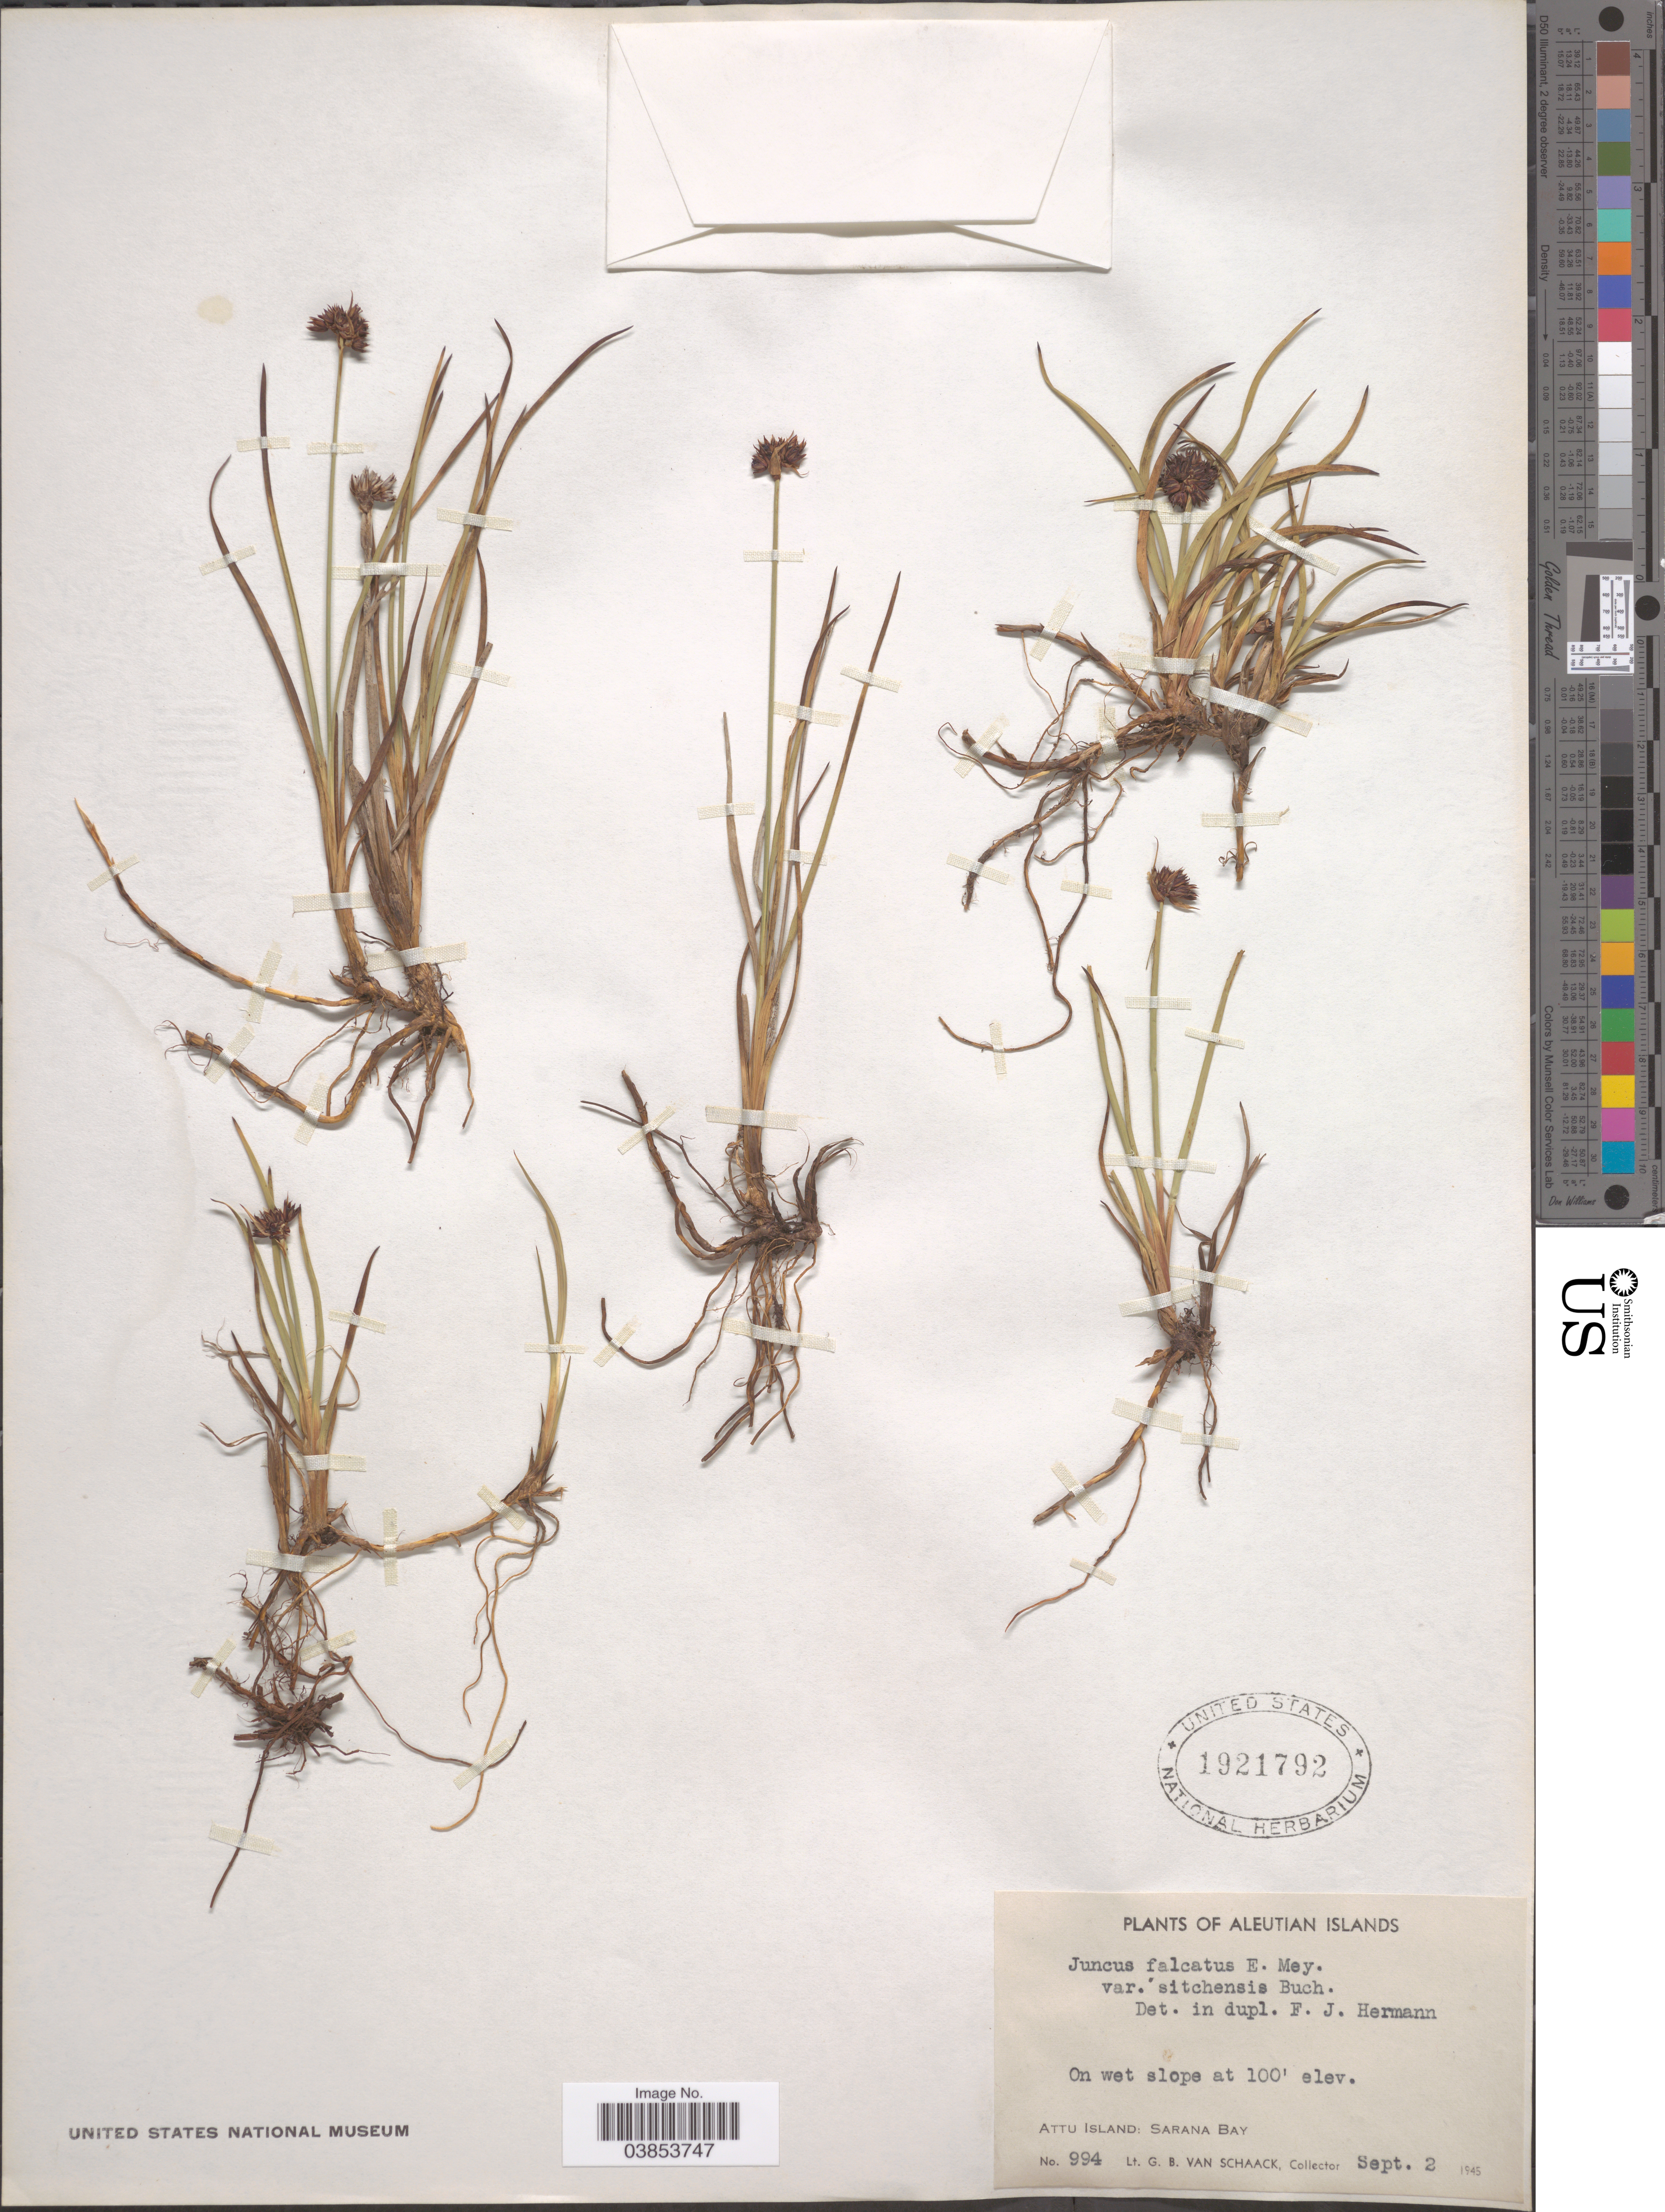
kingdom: Plantae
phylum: Tracheophyta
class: Liliopsida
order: Poales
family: Juncaceae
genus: Juncus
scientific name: Juncus falcatus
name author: E. Mey.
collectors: G. Van Schaack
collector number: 994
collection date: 1945-09-02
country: United States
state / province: Alaska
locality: Aleutian Islands. Attu Island: Sarana Bay.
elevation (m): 30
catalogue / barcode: US 1921792